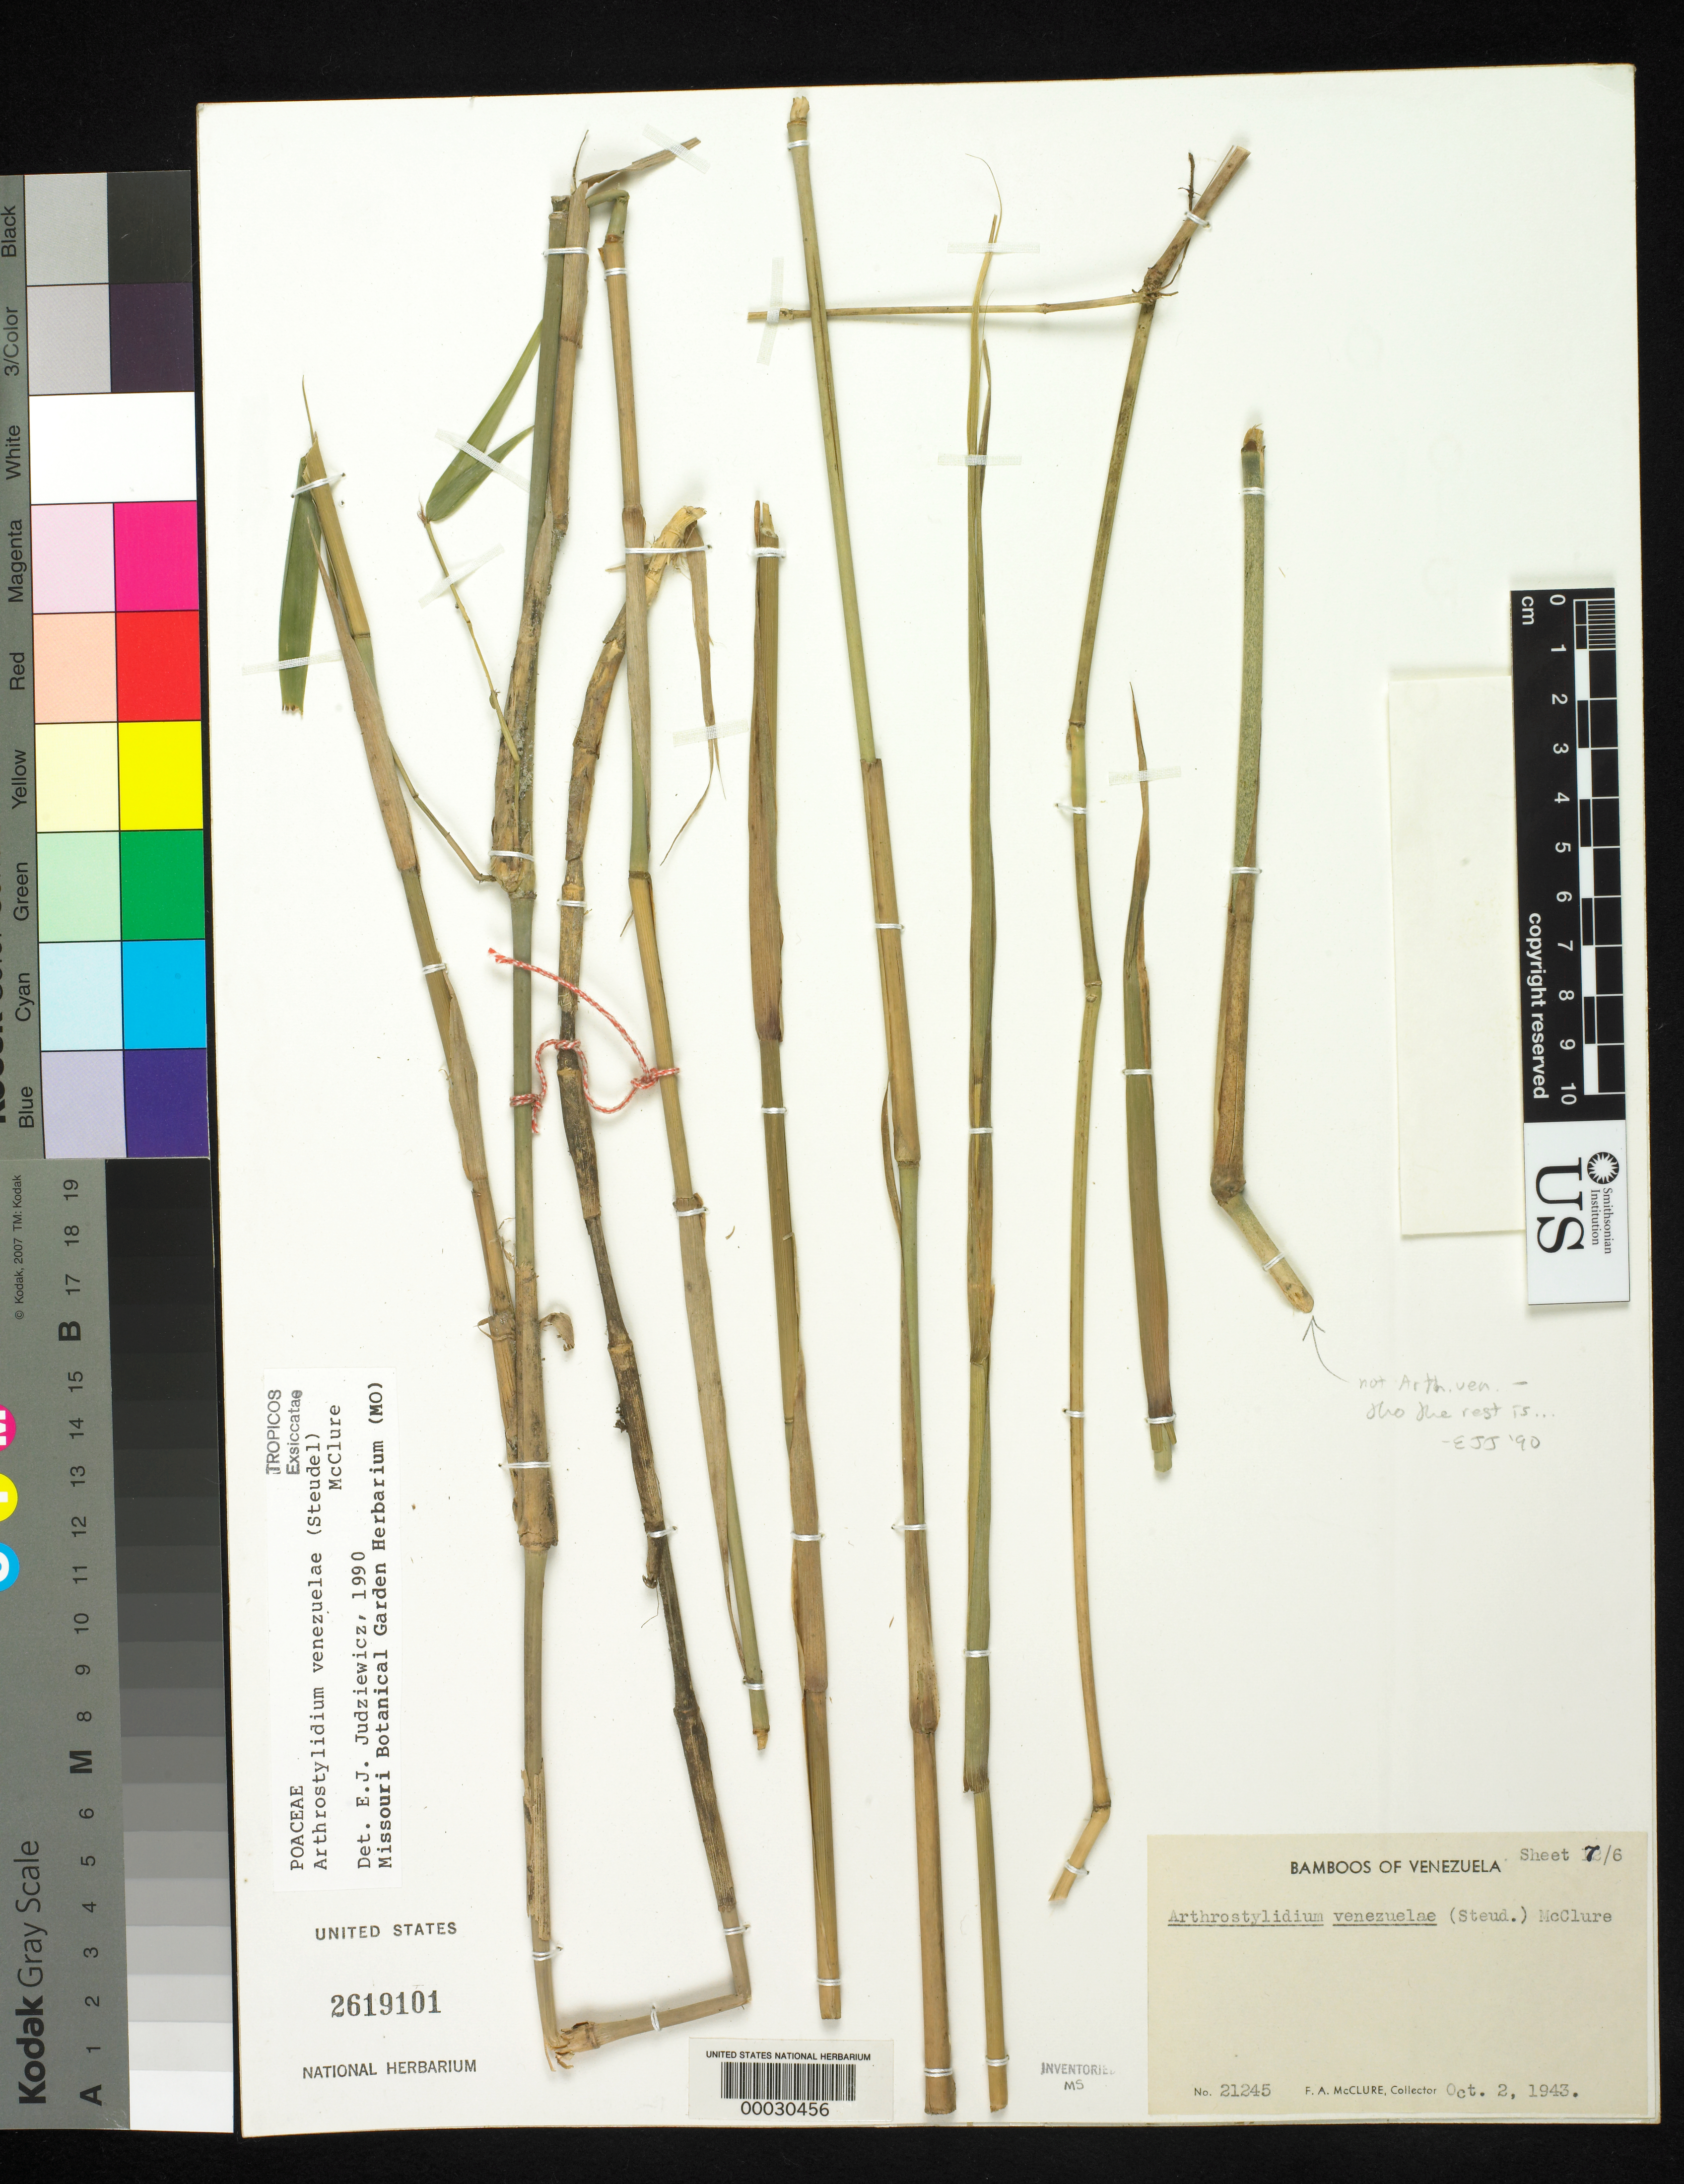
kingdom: Plantae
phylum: Tracheophyta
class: Liliopsida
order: Poales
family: Poaceae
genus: Arthrostylidium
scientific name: Arthrostylidium venezuelae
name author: (Steud.) McClure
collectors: F. A. McClure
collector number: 21245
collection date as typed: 02 Oct 1943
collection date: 1943-10-02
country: Venezuela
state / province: Miranda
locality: El avila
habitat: Thicket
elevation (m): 2900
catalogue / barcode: US 2619101